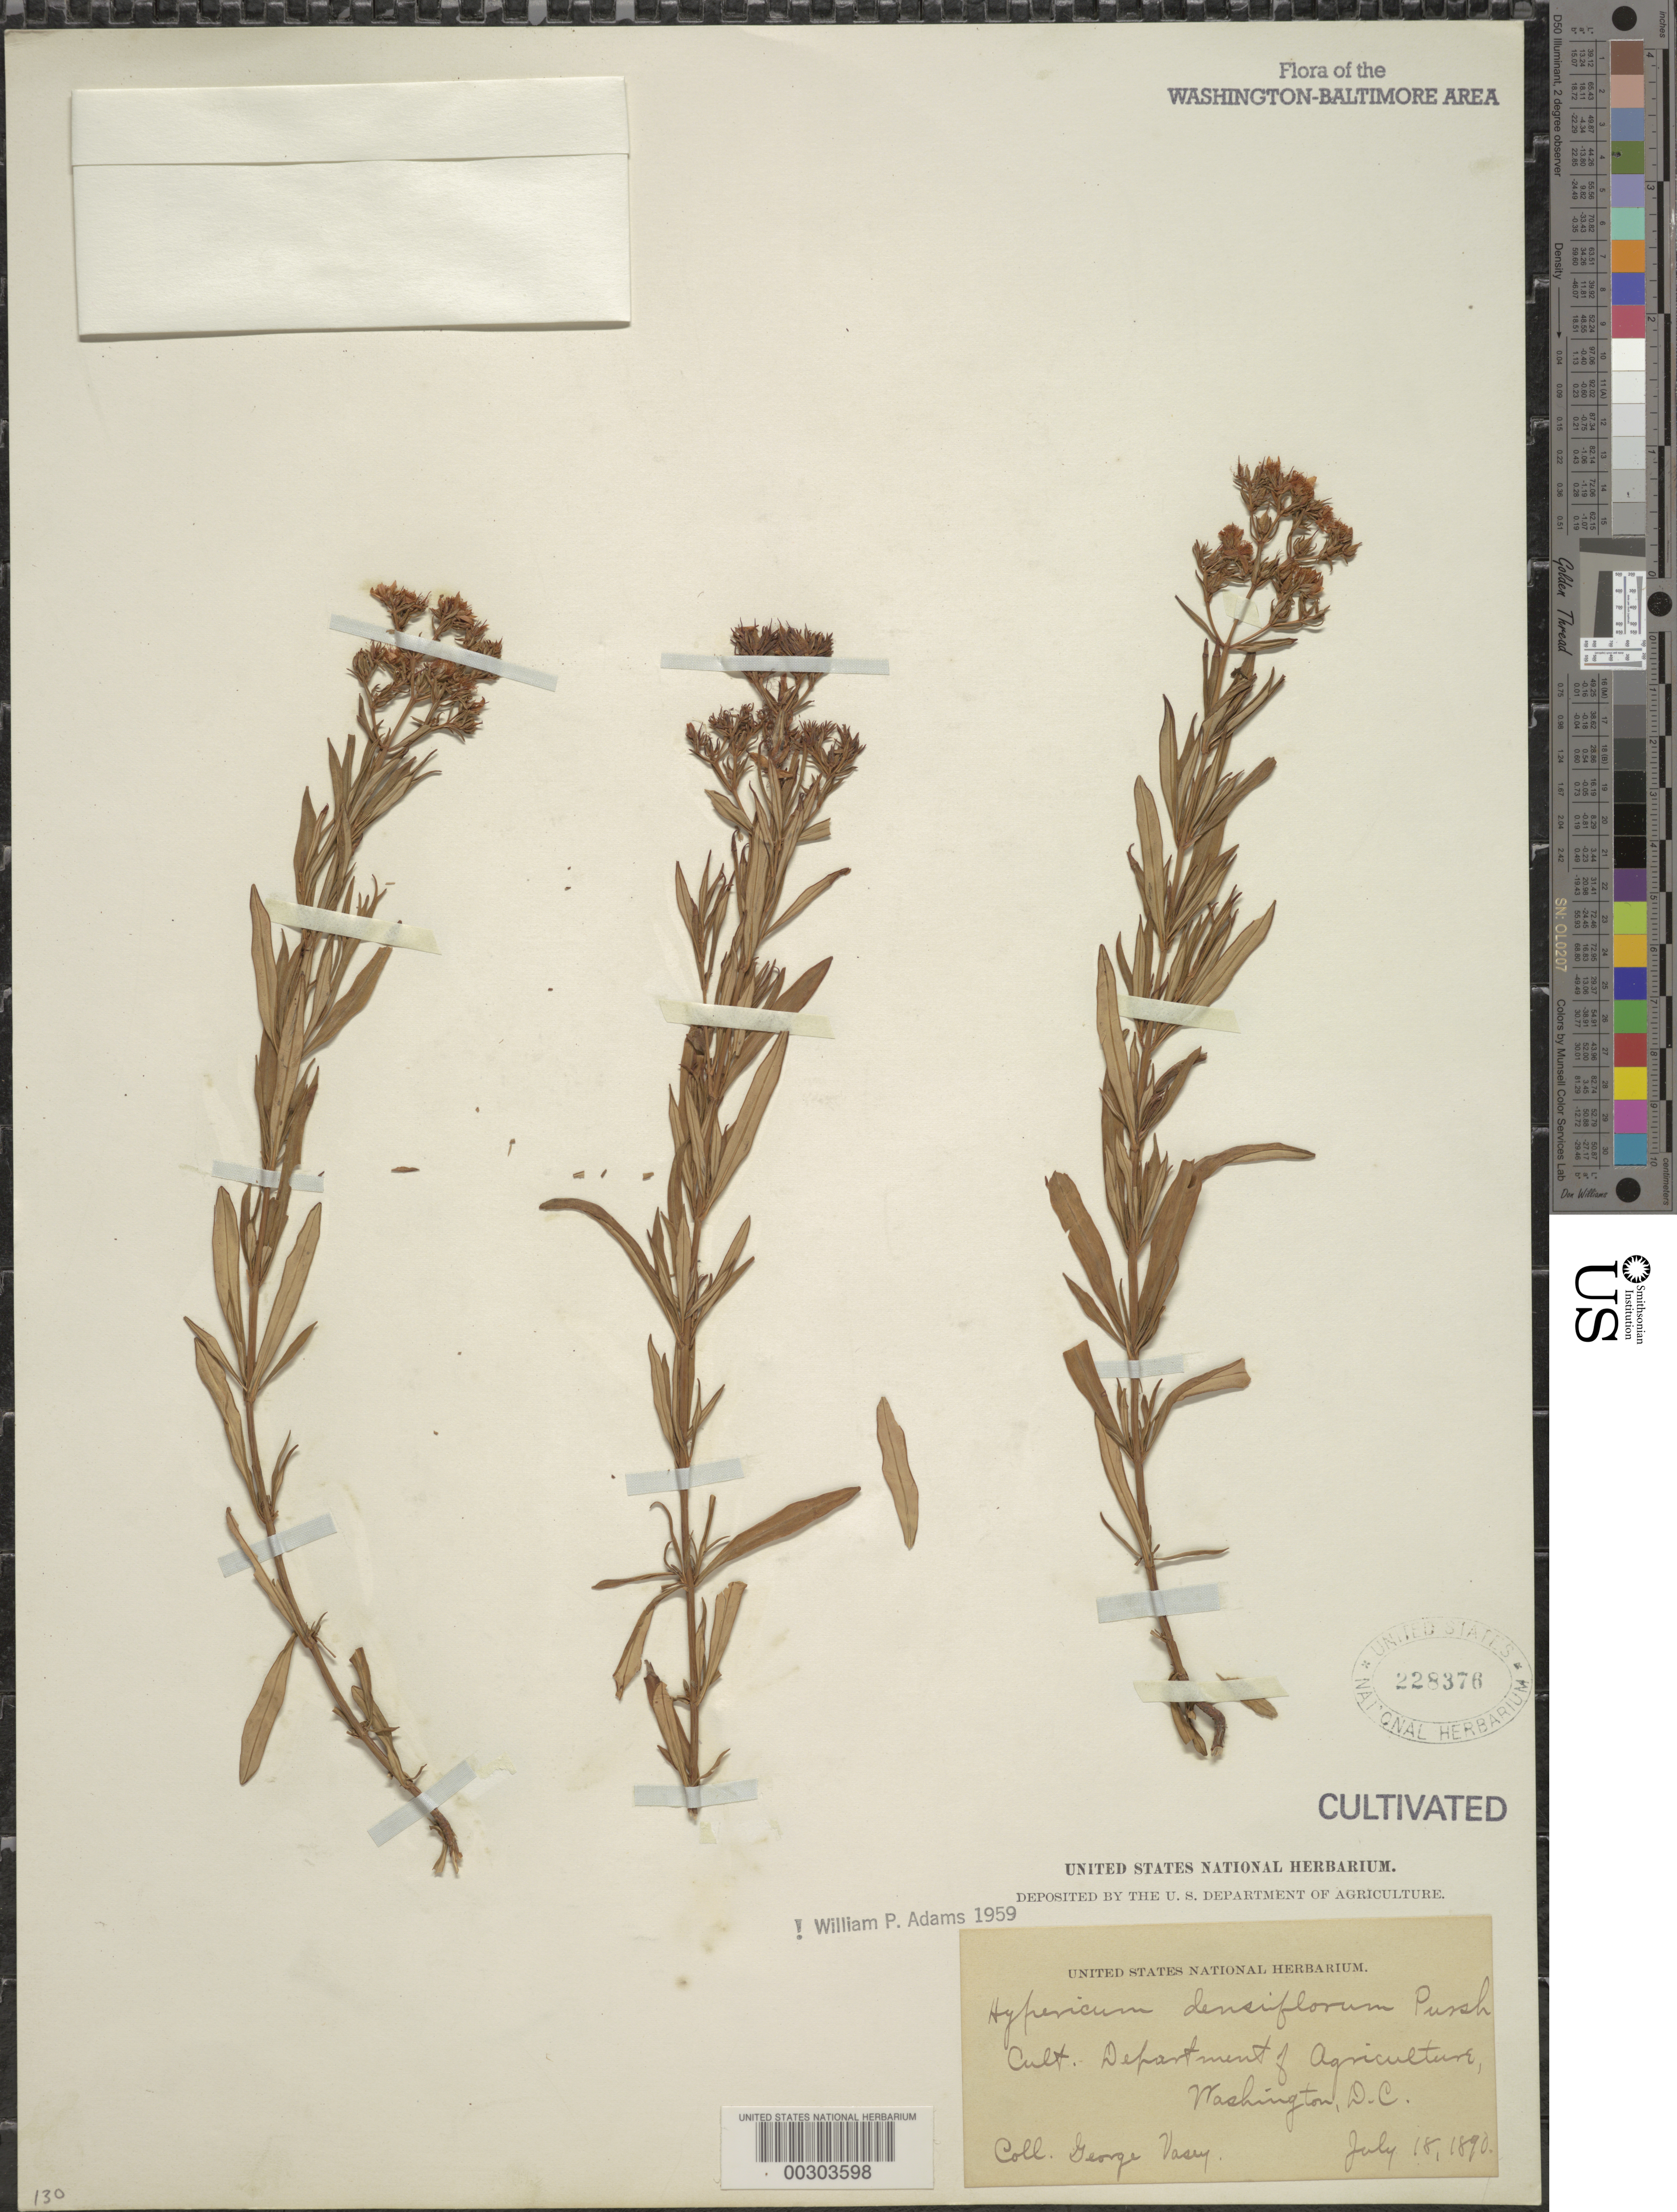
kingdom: Plantae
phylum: Tracheophyta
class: Magnoliopsida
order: Malpighiales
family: Hypericaceae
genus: Hypericum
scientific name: Hypericum densiflorum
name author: Pursh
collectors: G. R. Vasey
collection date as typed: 18 Jul 1890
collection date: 1890-07-18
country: United States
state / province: District of Columbia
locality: Department of Agriculture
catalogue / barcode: US 228376